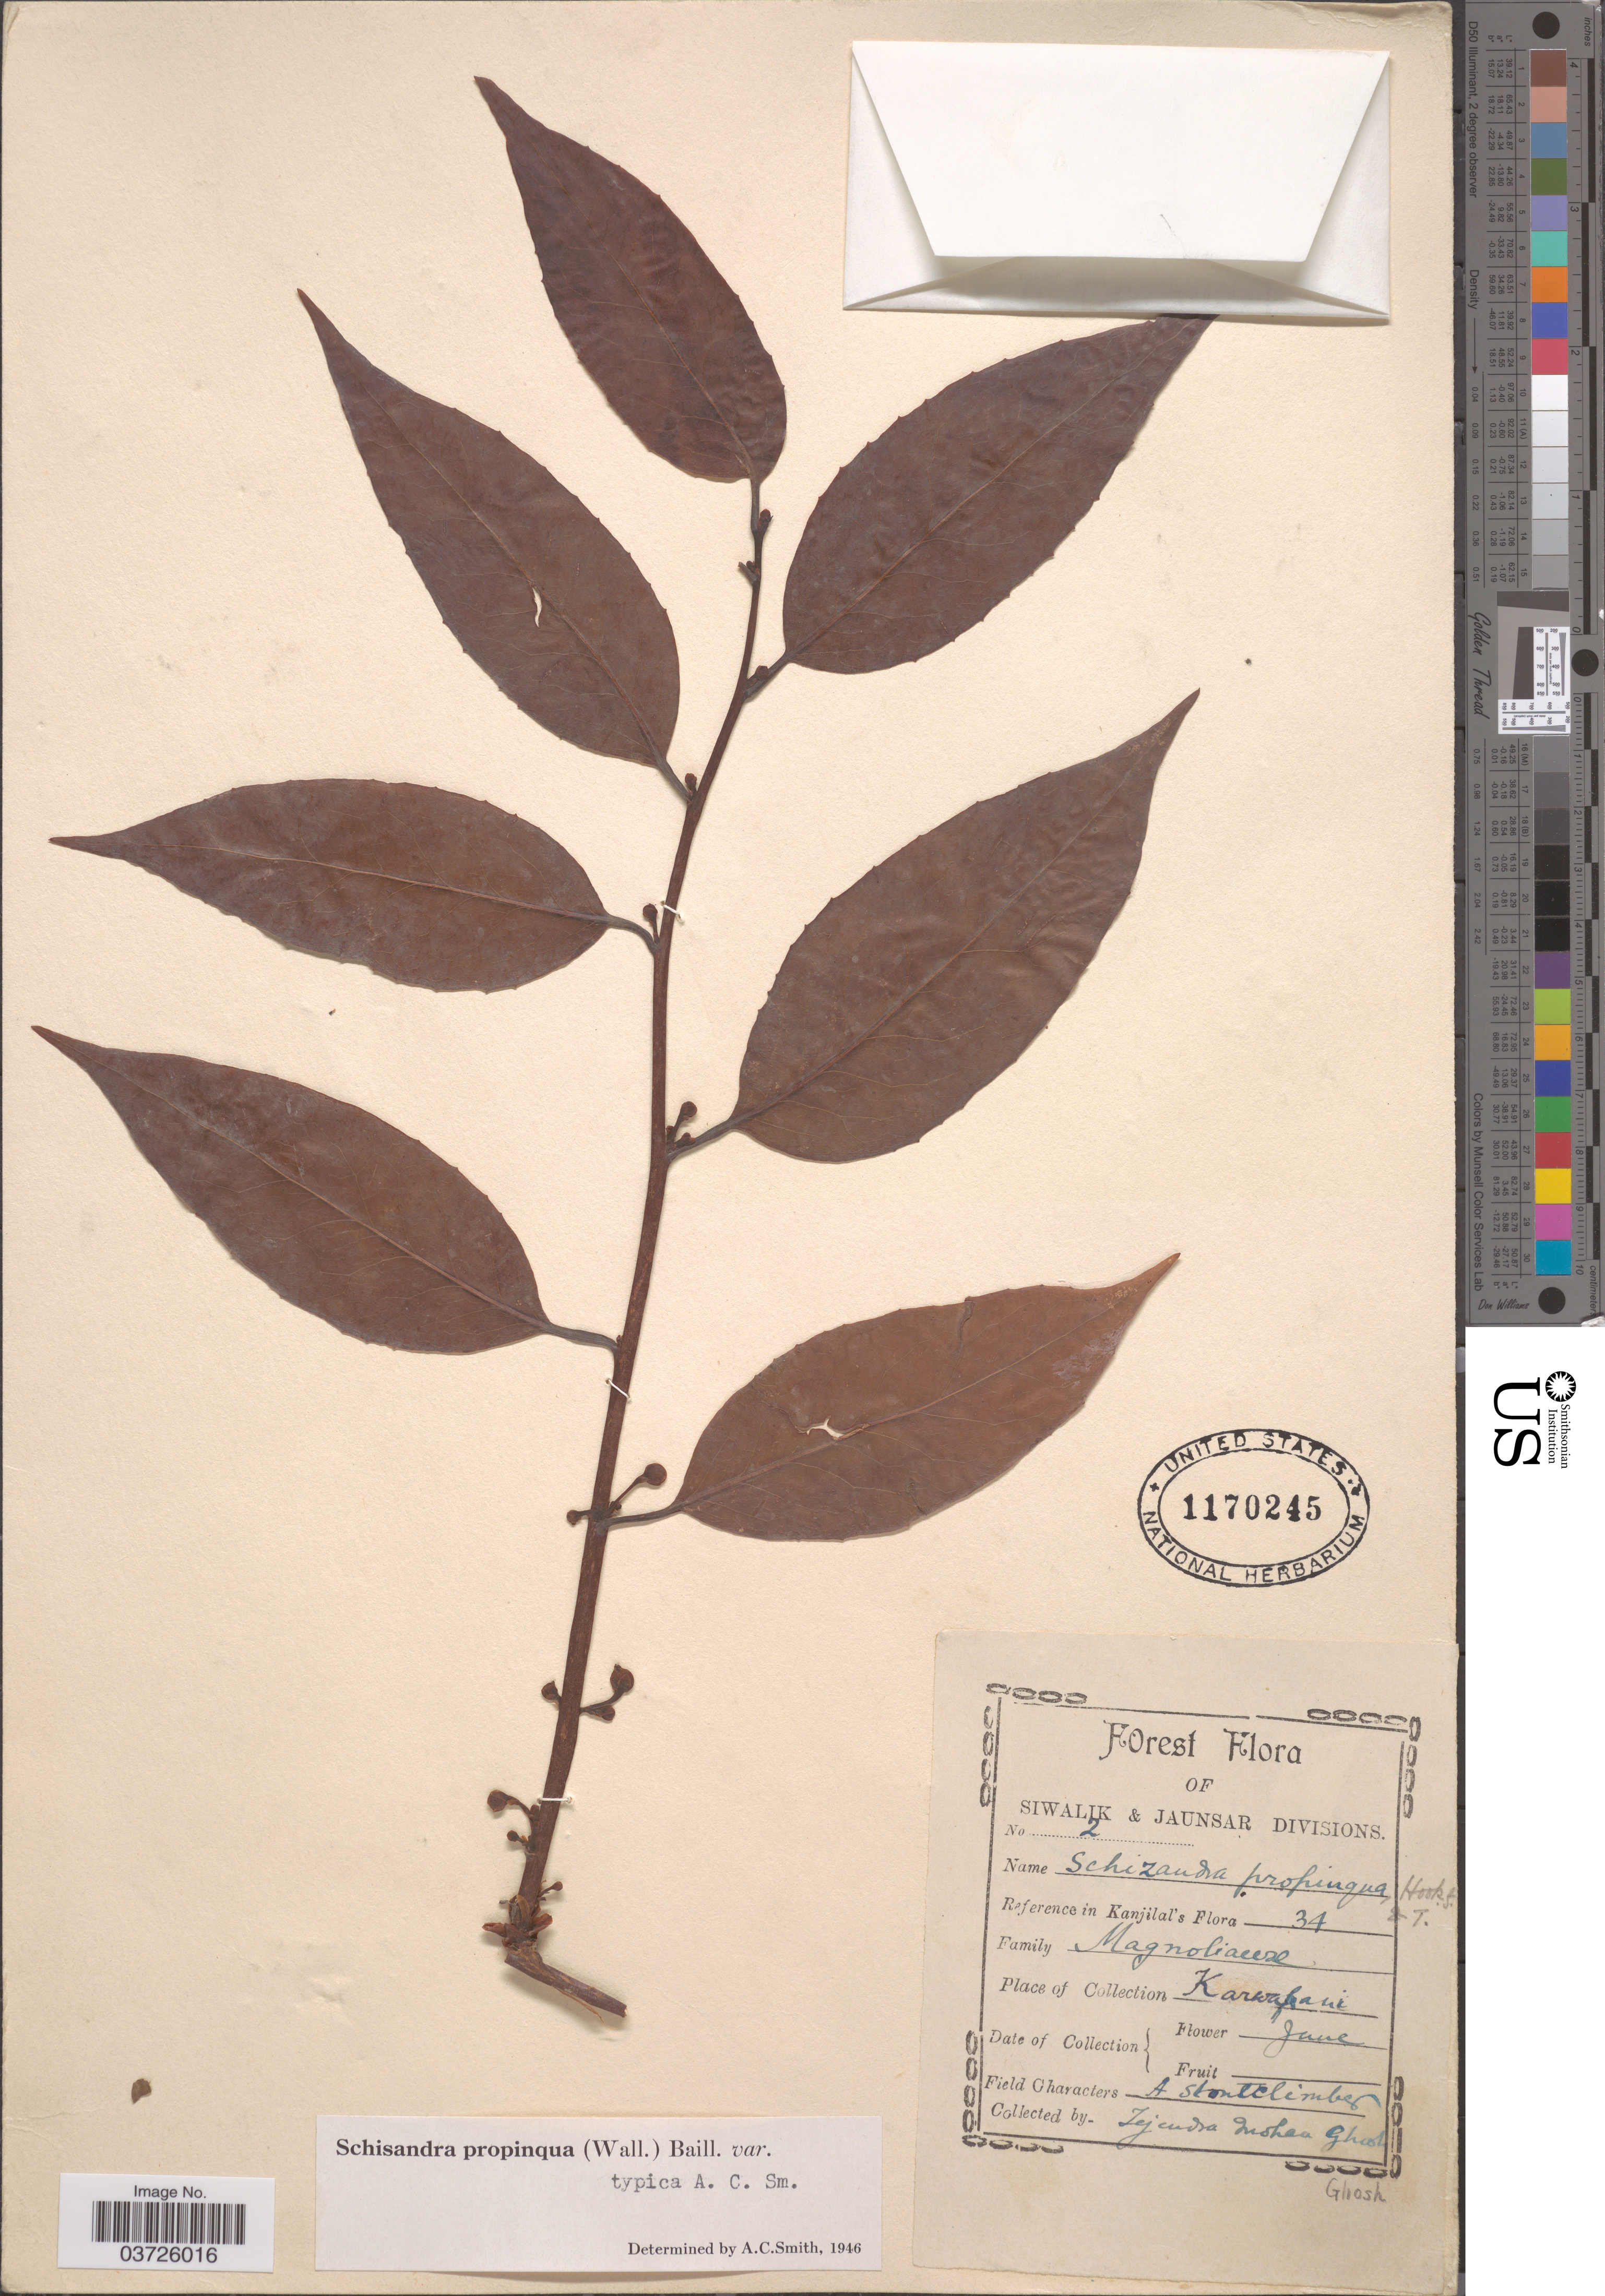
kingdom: Plantae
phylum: Tracheophyta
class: Magnoliopsida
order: Austrobaileyales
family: Schisandraceae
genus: Schisandra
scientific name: Schisandra propinqua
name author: (Wall.) Baill.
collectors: L. Ghosh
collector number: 2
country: India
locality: Siwalik & Jaunsar Divisions. Karwapani.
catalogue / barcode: US 1170245